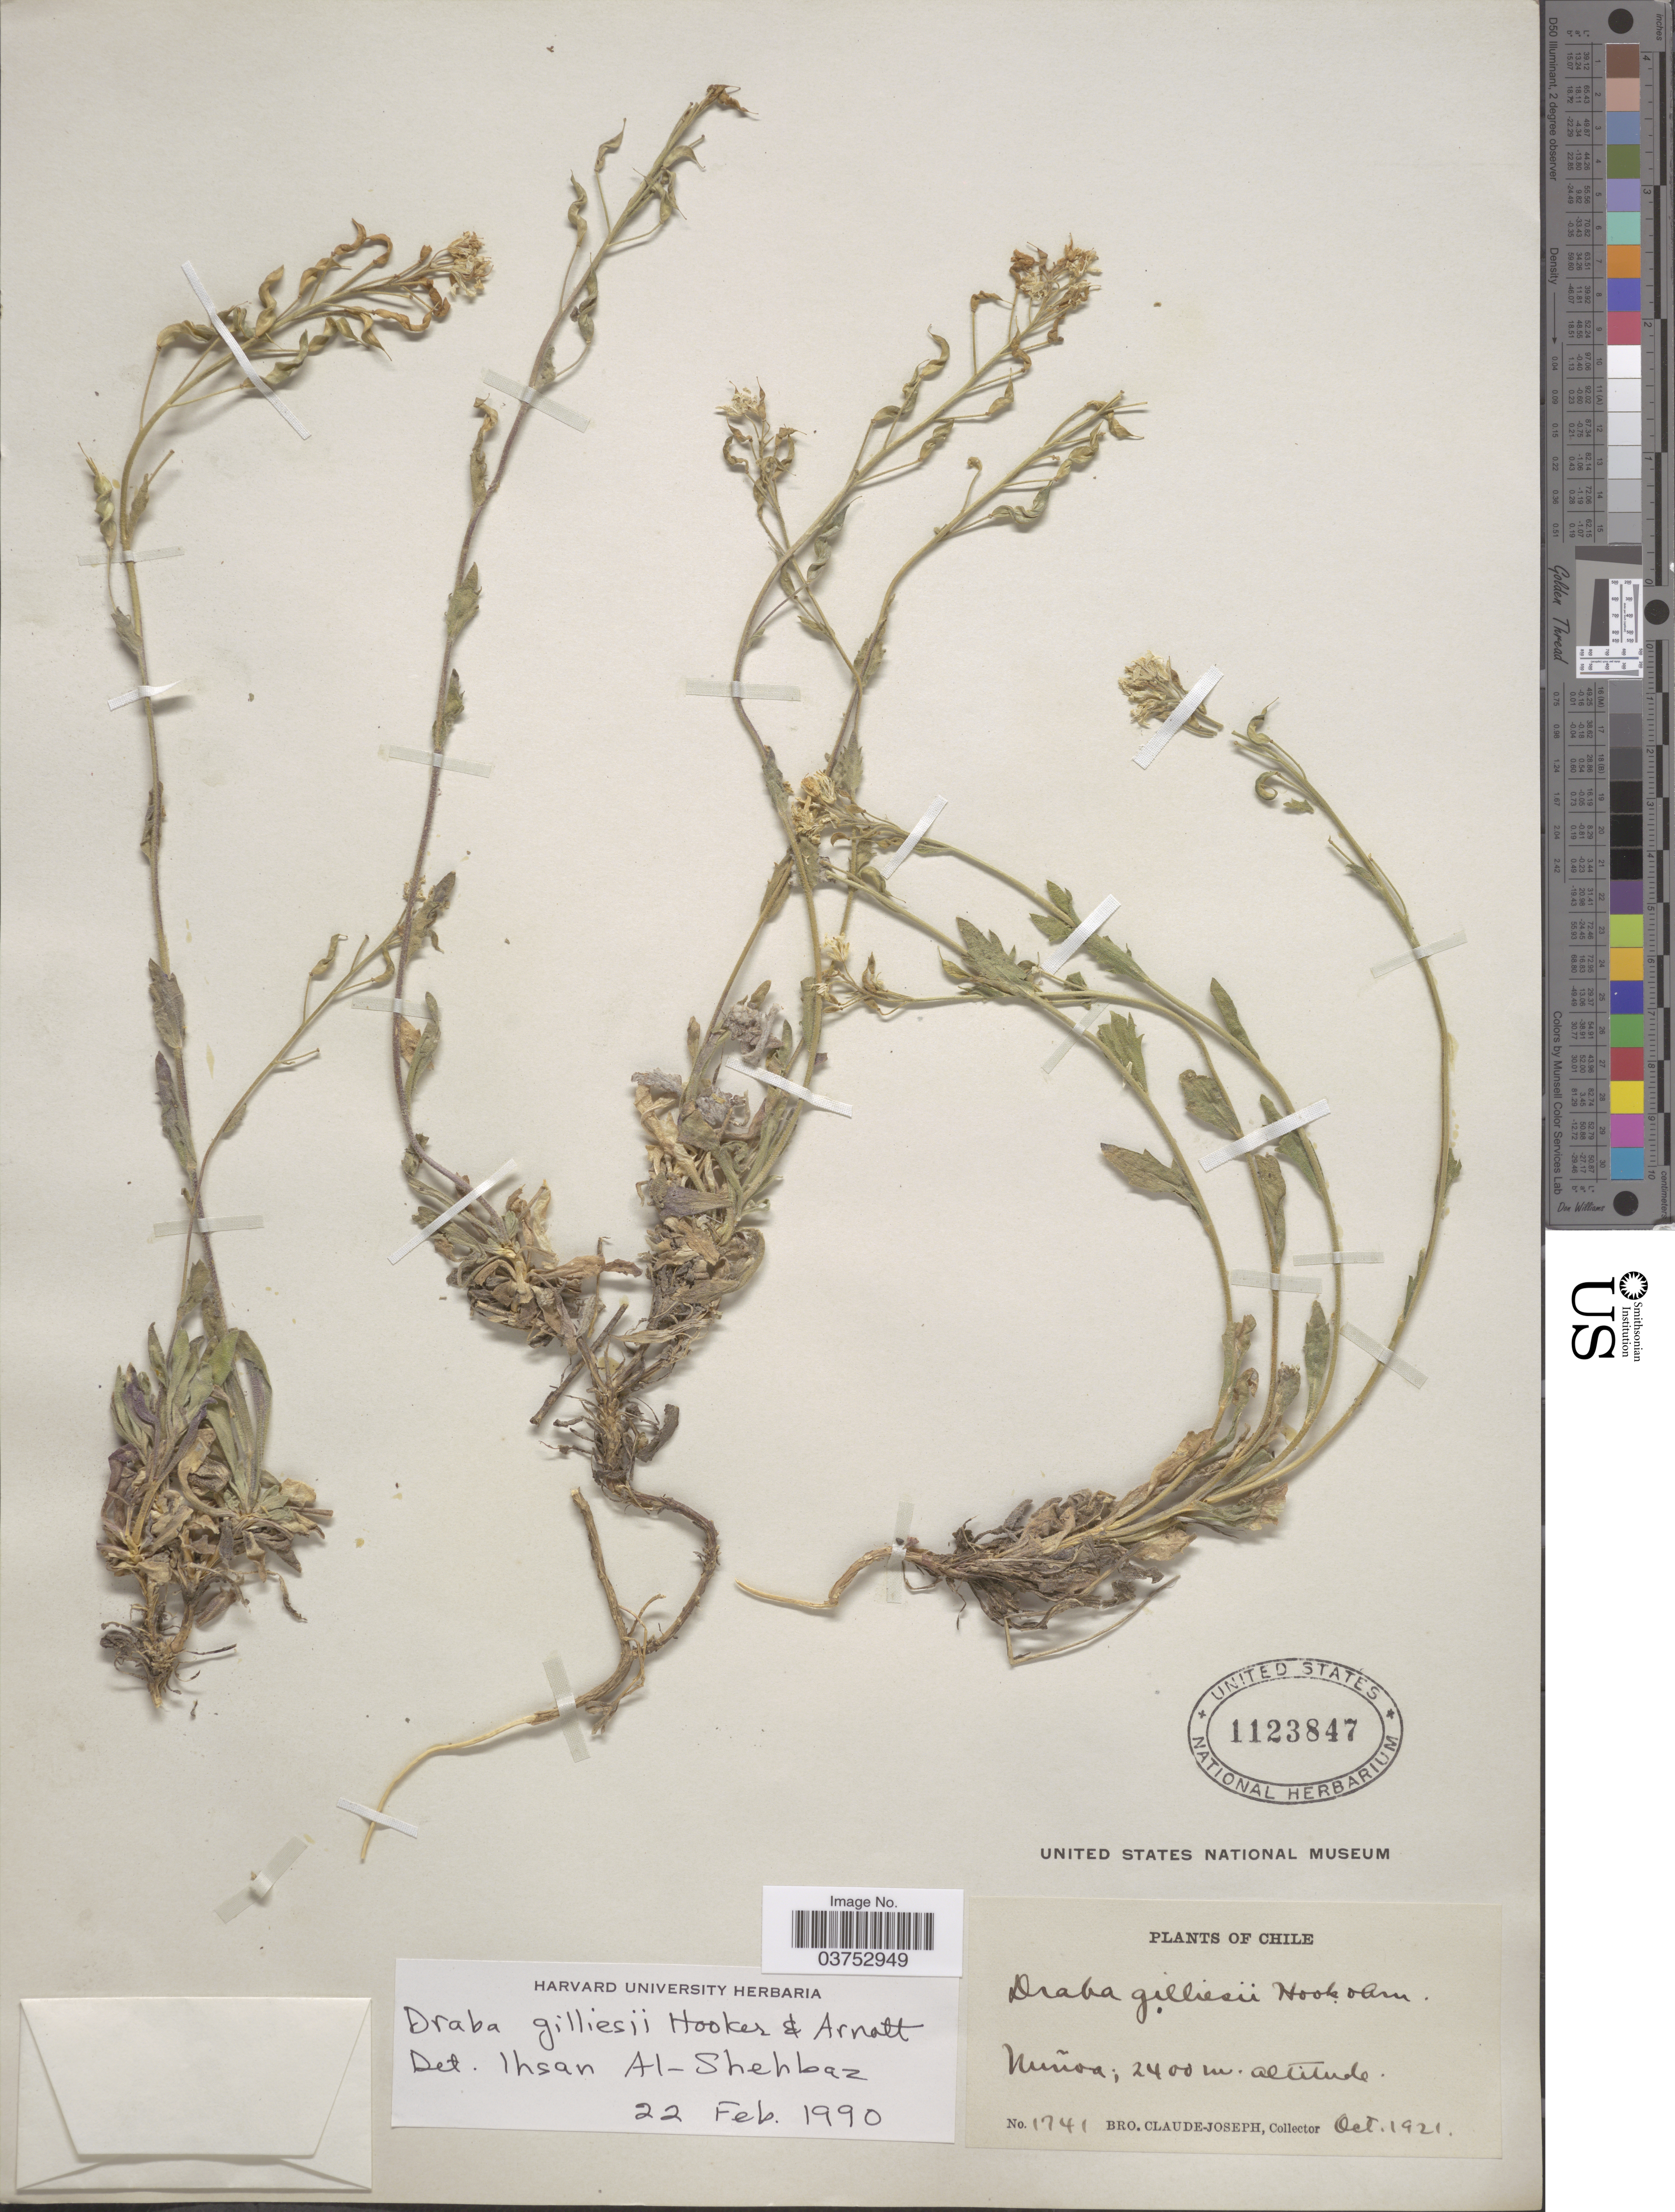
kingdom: Plantae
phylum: Tracheophyta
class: Magnoliopsida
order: Brassicales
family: Brassicaceae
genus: Draba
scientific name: Draba gilliesii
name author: Hook. & Arn.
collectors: Bro. Claude-Joseph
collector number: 1741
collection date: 1921-10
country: Chile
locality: Nuñoa.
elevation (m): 2400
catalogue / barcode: US 1123847